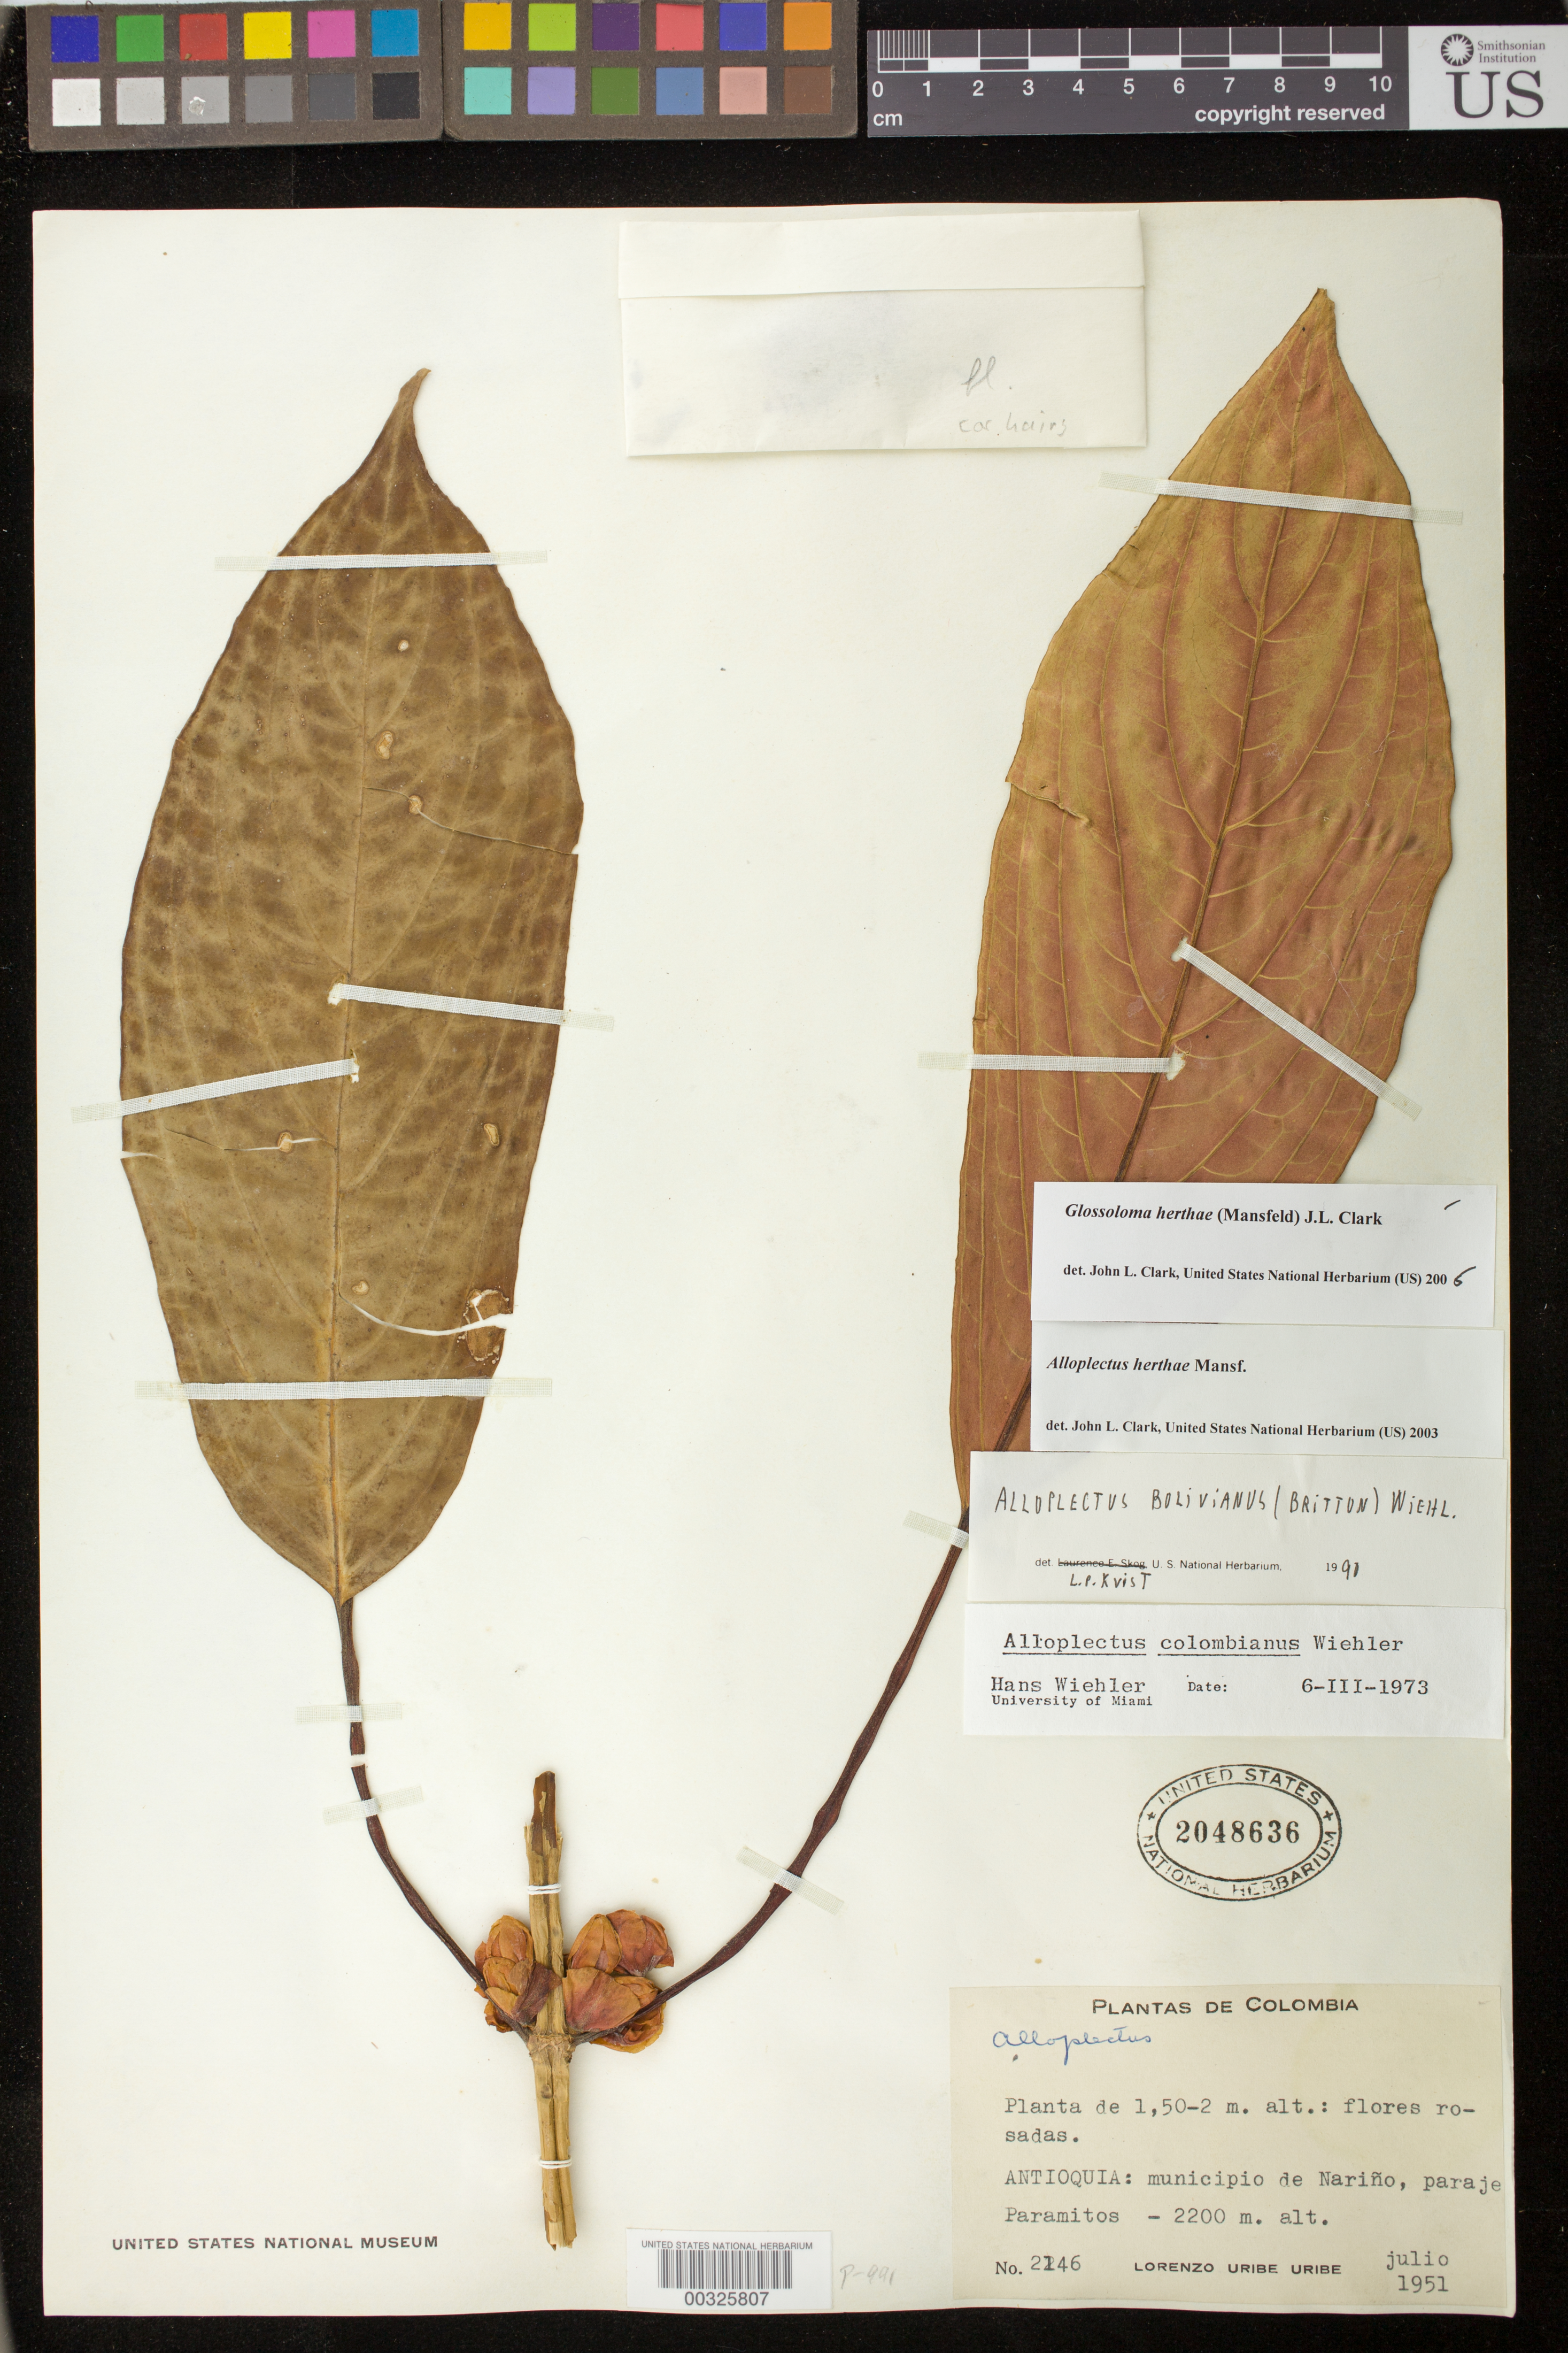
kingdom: Plantae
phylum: Tracheophyta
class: Magnoliopsida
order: Lamiales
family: Gesneriaceae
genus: Glossoloma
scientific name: Glossoloma herthae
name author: (Mansf.) J.L. Clark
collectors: L. Uribe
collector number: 2146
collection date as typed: Jul 1951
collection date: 1951-07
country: Colombia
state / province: Antioquia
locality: Mun. of Narino, Paraje Paramitos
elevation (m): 2200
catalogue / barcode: US 2048636